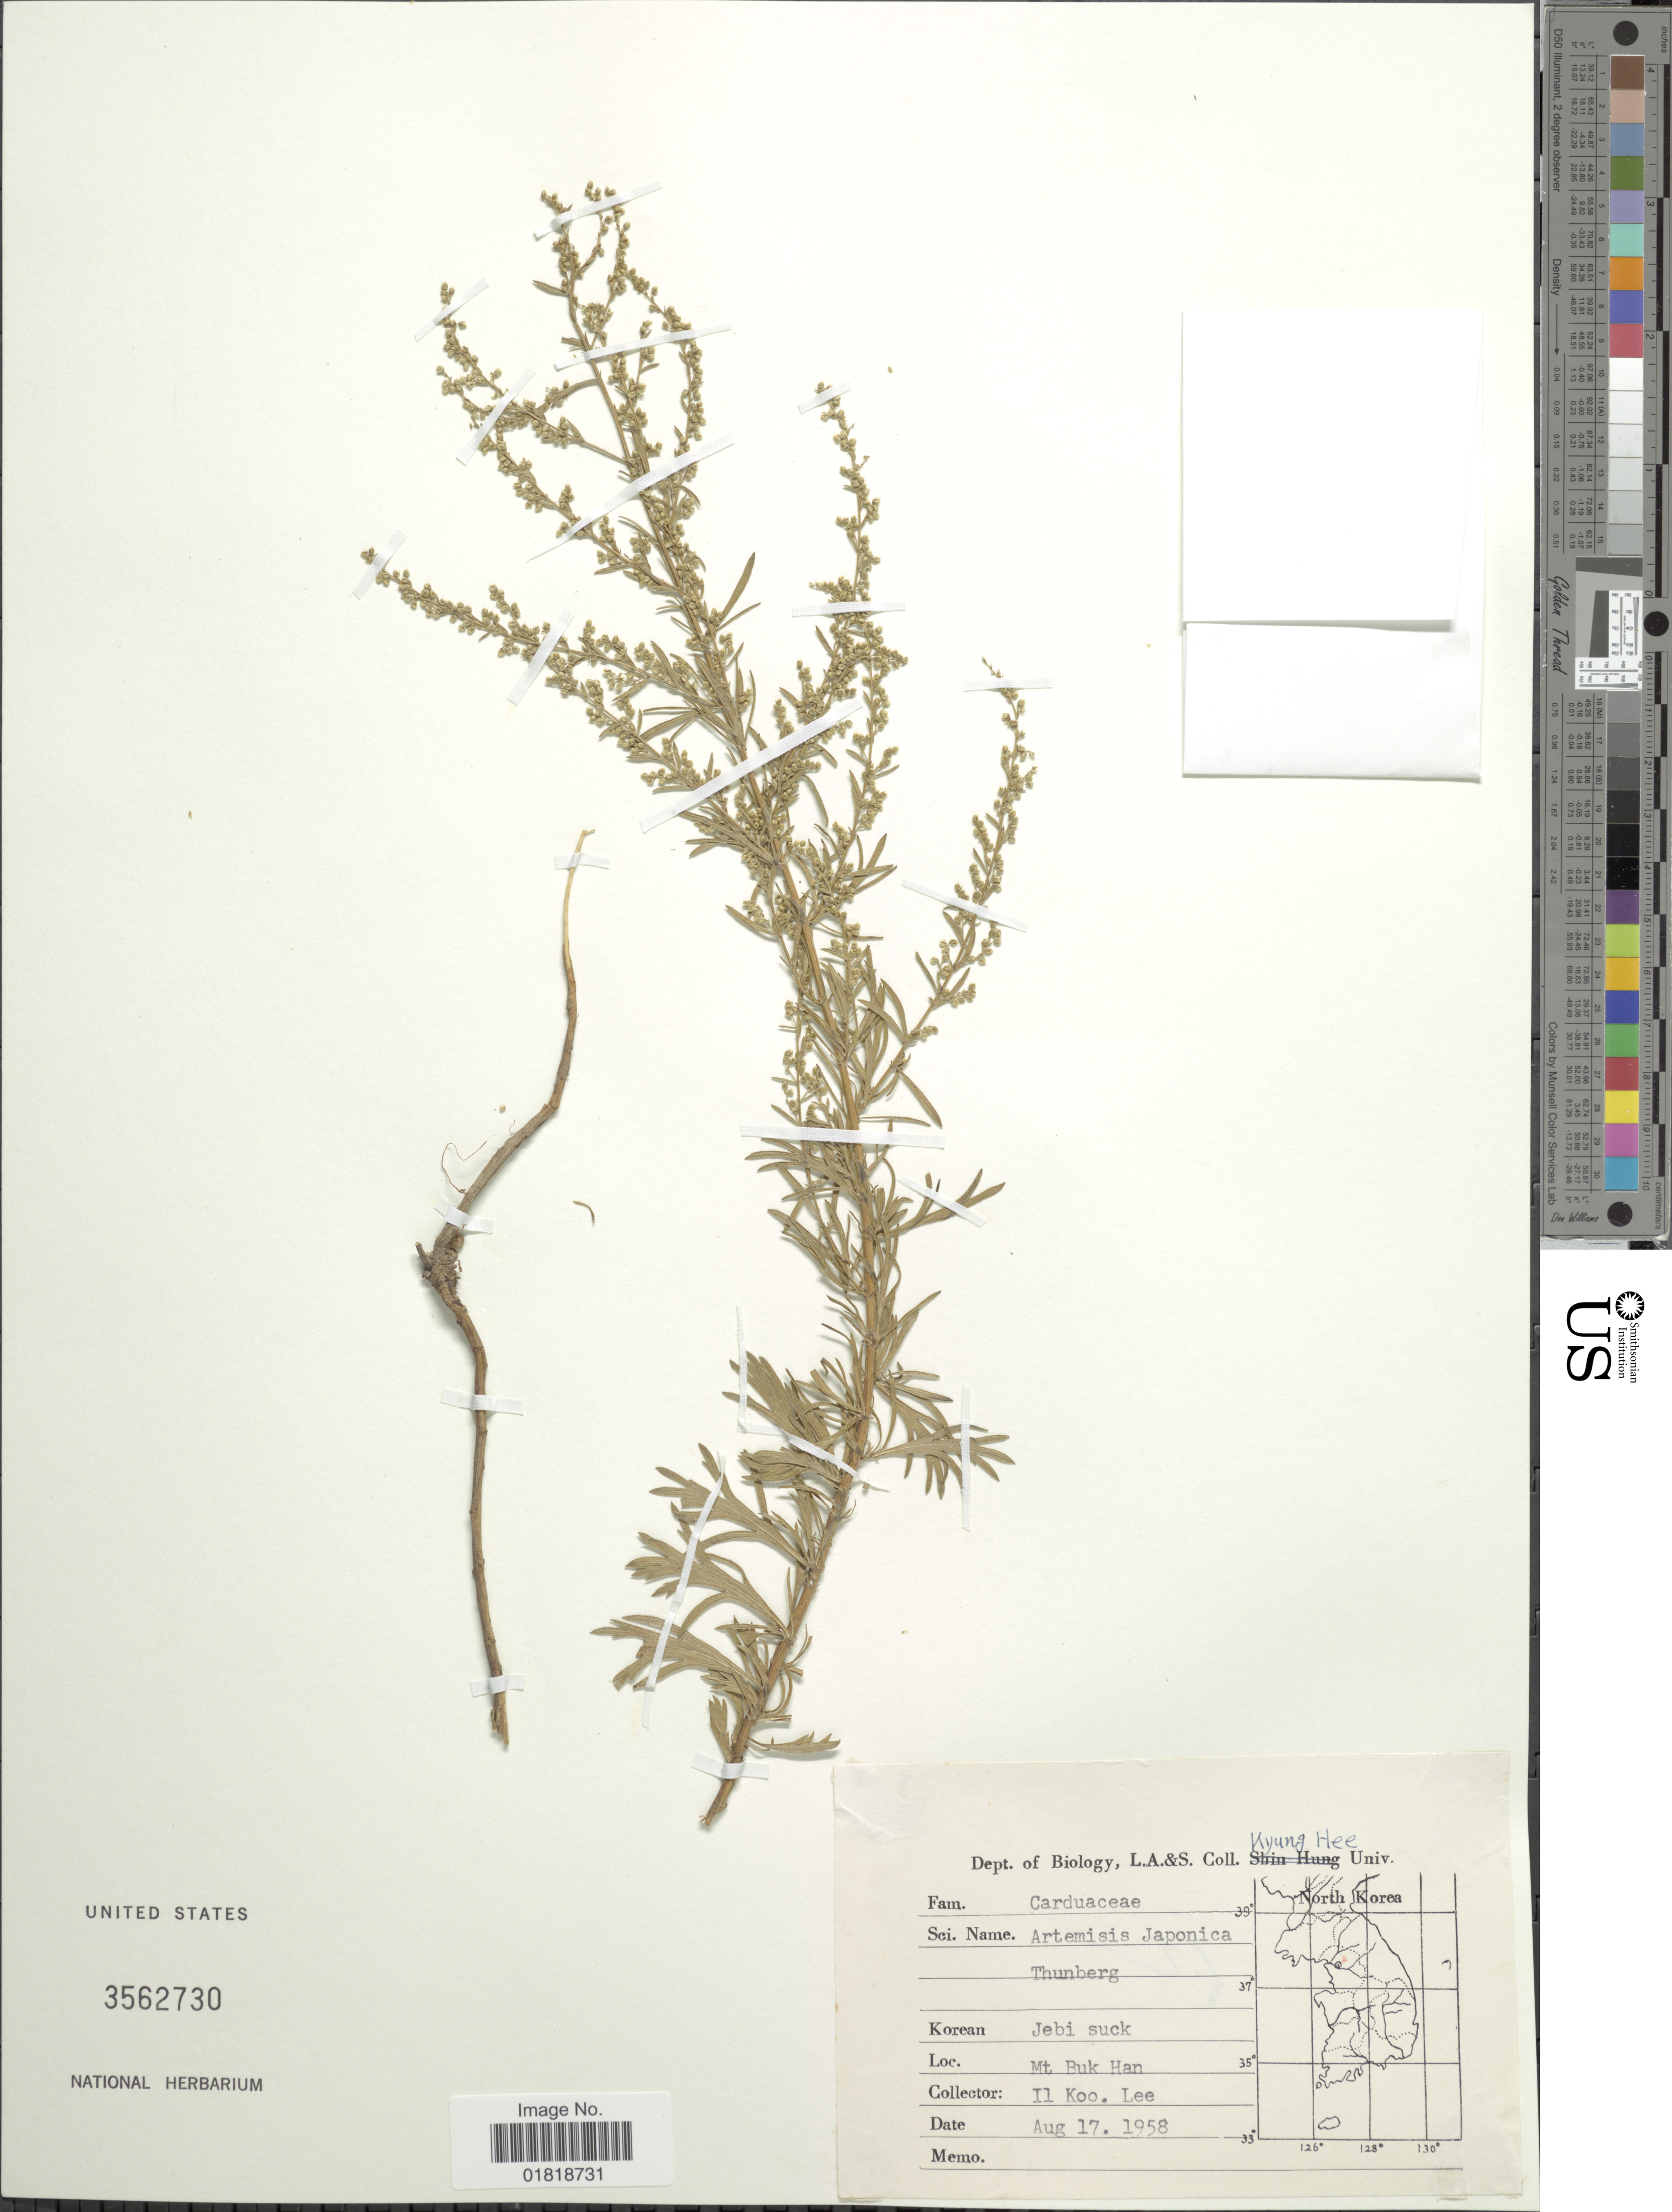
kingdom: Plantae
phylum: Tracheophyta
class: Magnoliopsida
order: Asterales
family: Asteraceae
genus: Artemisia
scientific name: Artemisia japonica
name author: Thunb.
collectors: I. Lee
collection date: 1958-08-17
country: South Korea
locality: Mt. Buk Han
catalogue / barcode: US 3562730